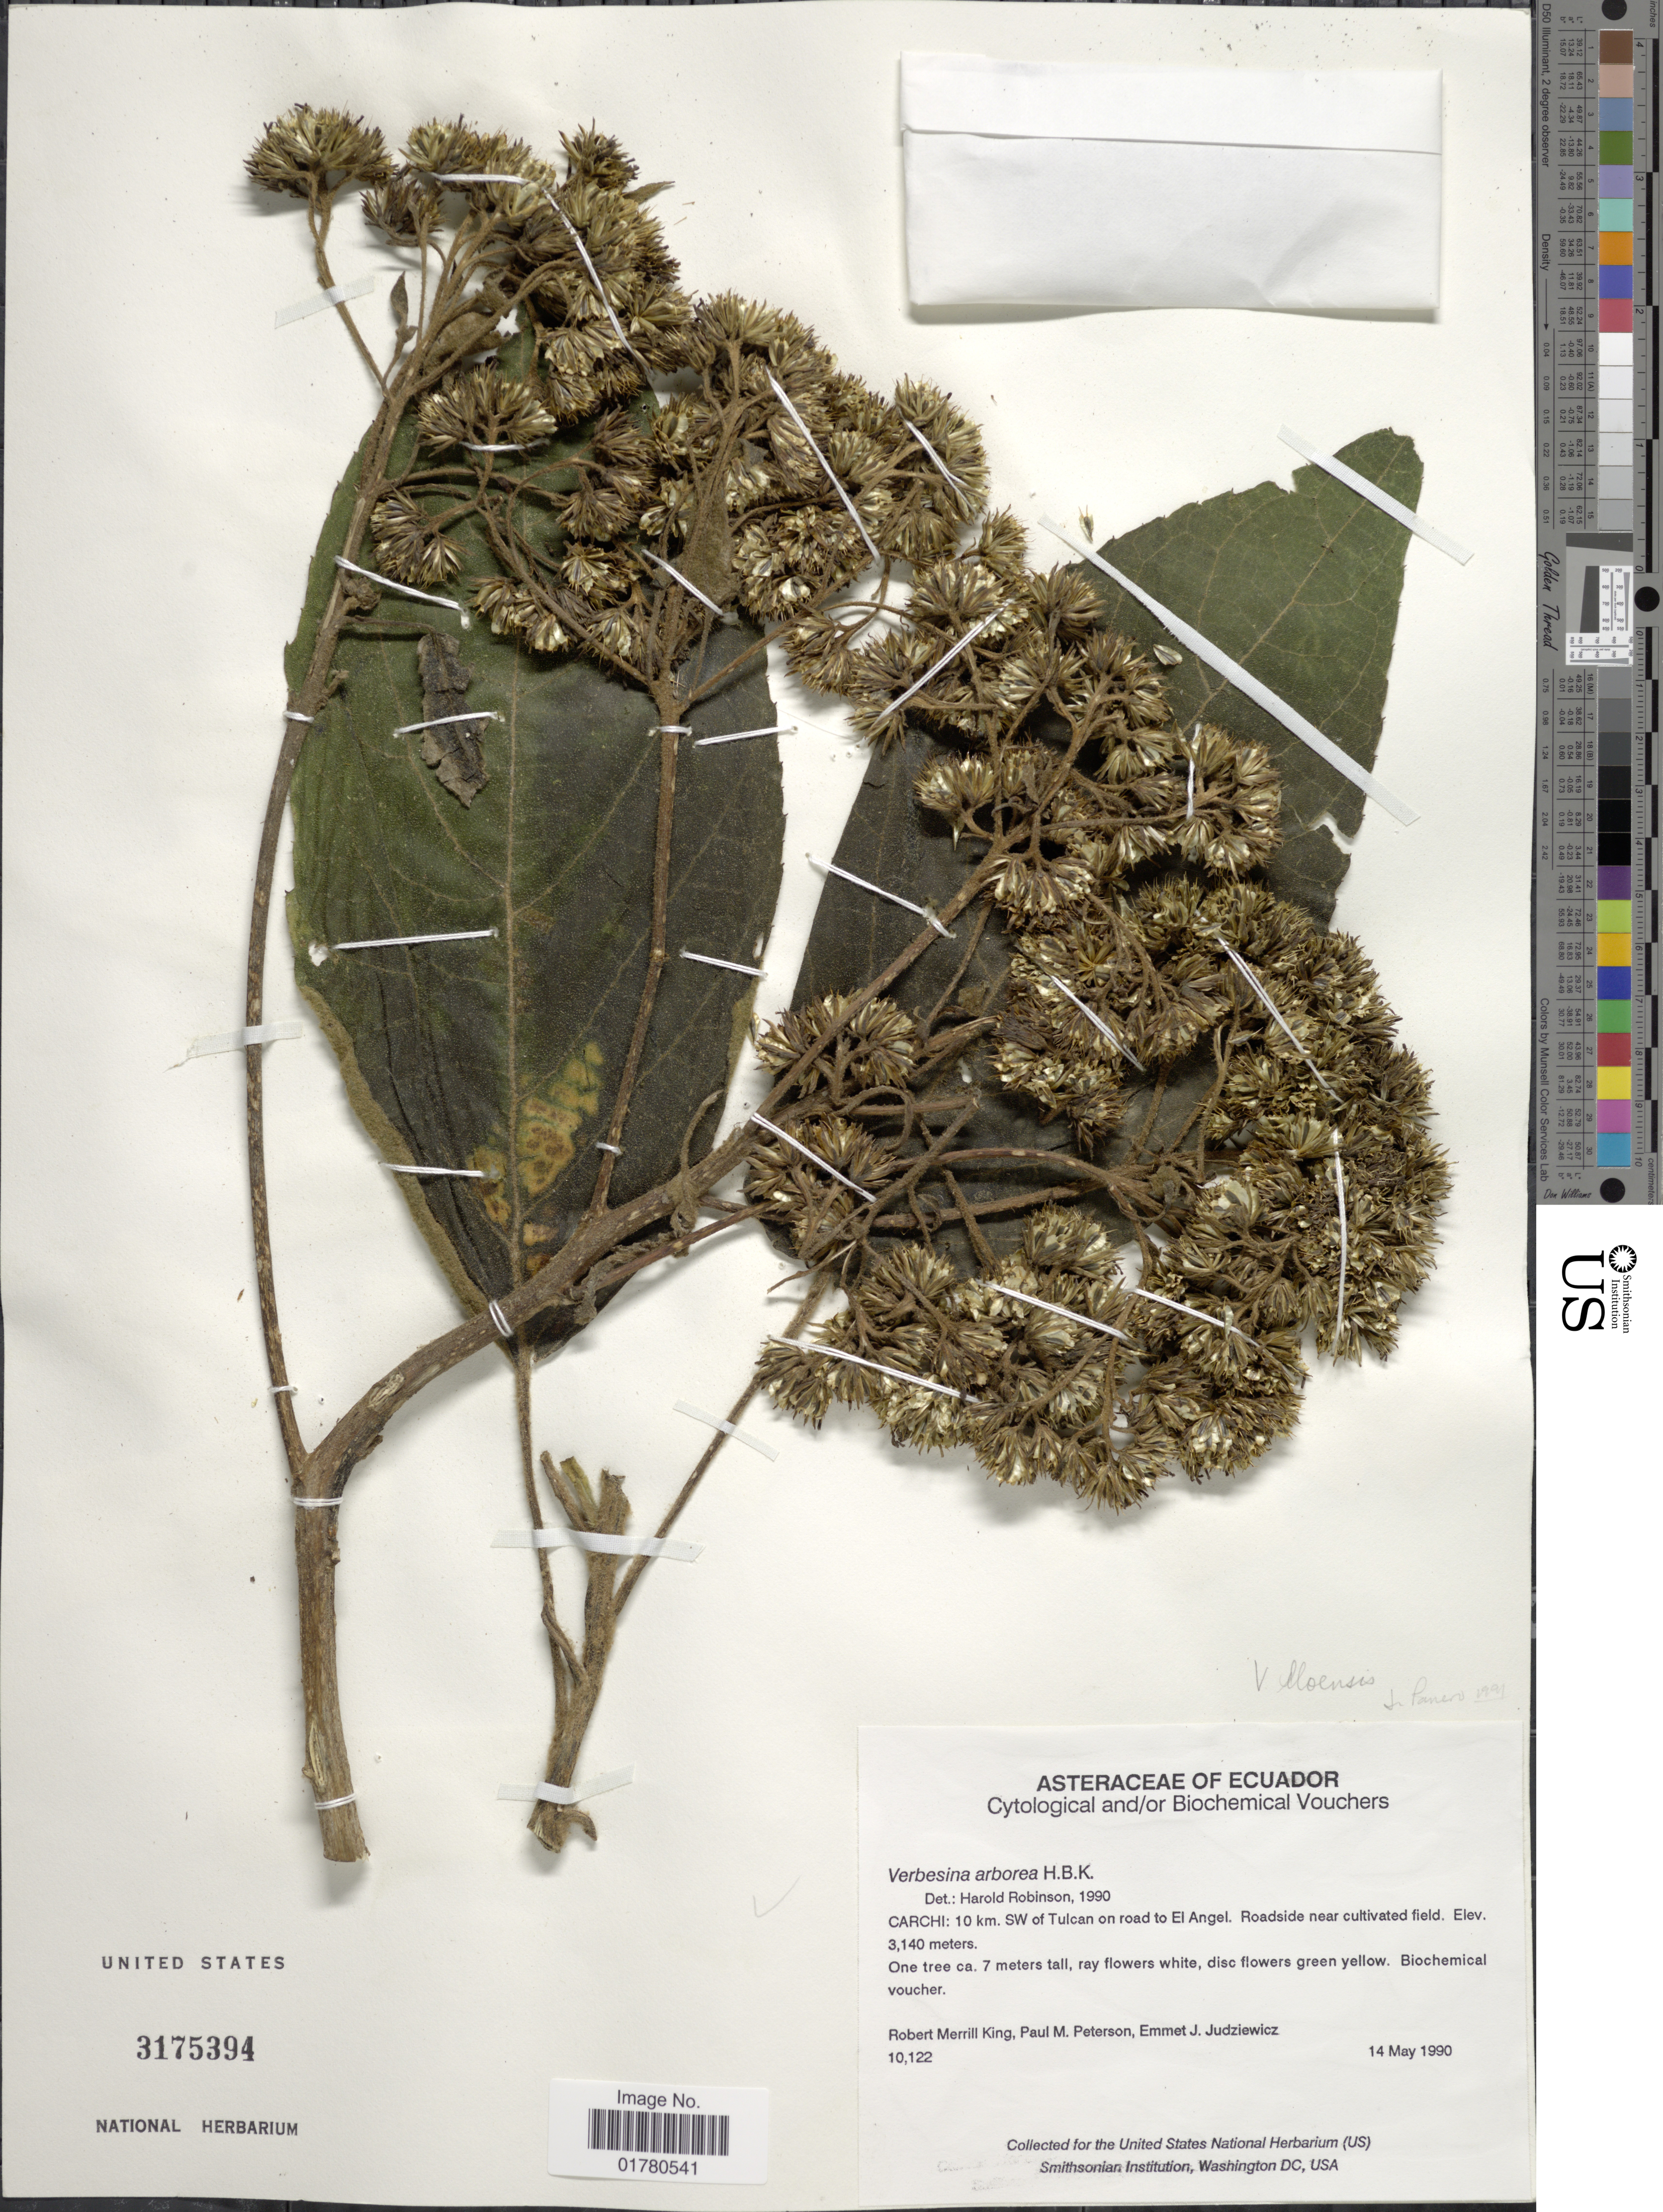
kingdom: Plantae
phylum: Tracheophyta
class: Magnoliopsida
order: Asterales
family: Asteraceae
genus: Verbesina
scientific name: Verbesina arborea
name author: Kunth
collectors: R. M. King, P. M. Peterson & E. J. Judziewicz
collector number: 10122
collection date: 1990-05-14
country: Ecuador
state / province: Carchi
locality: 10 km SW of Tulcan on road to El Angel, Roadside near cultivated field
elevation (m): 3140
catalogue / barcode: US 3175394